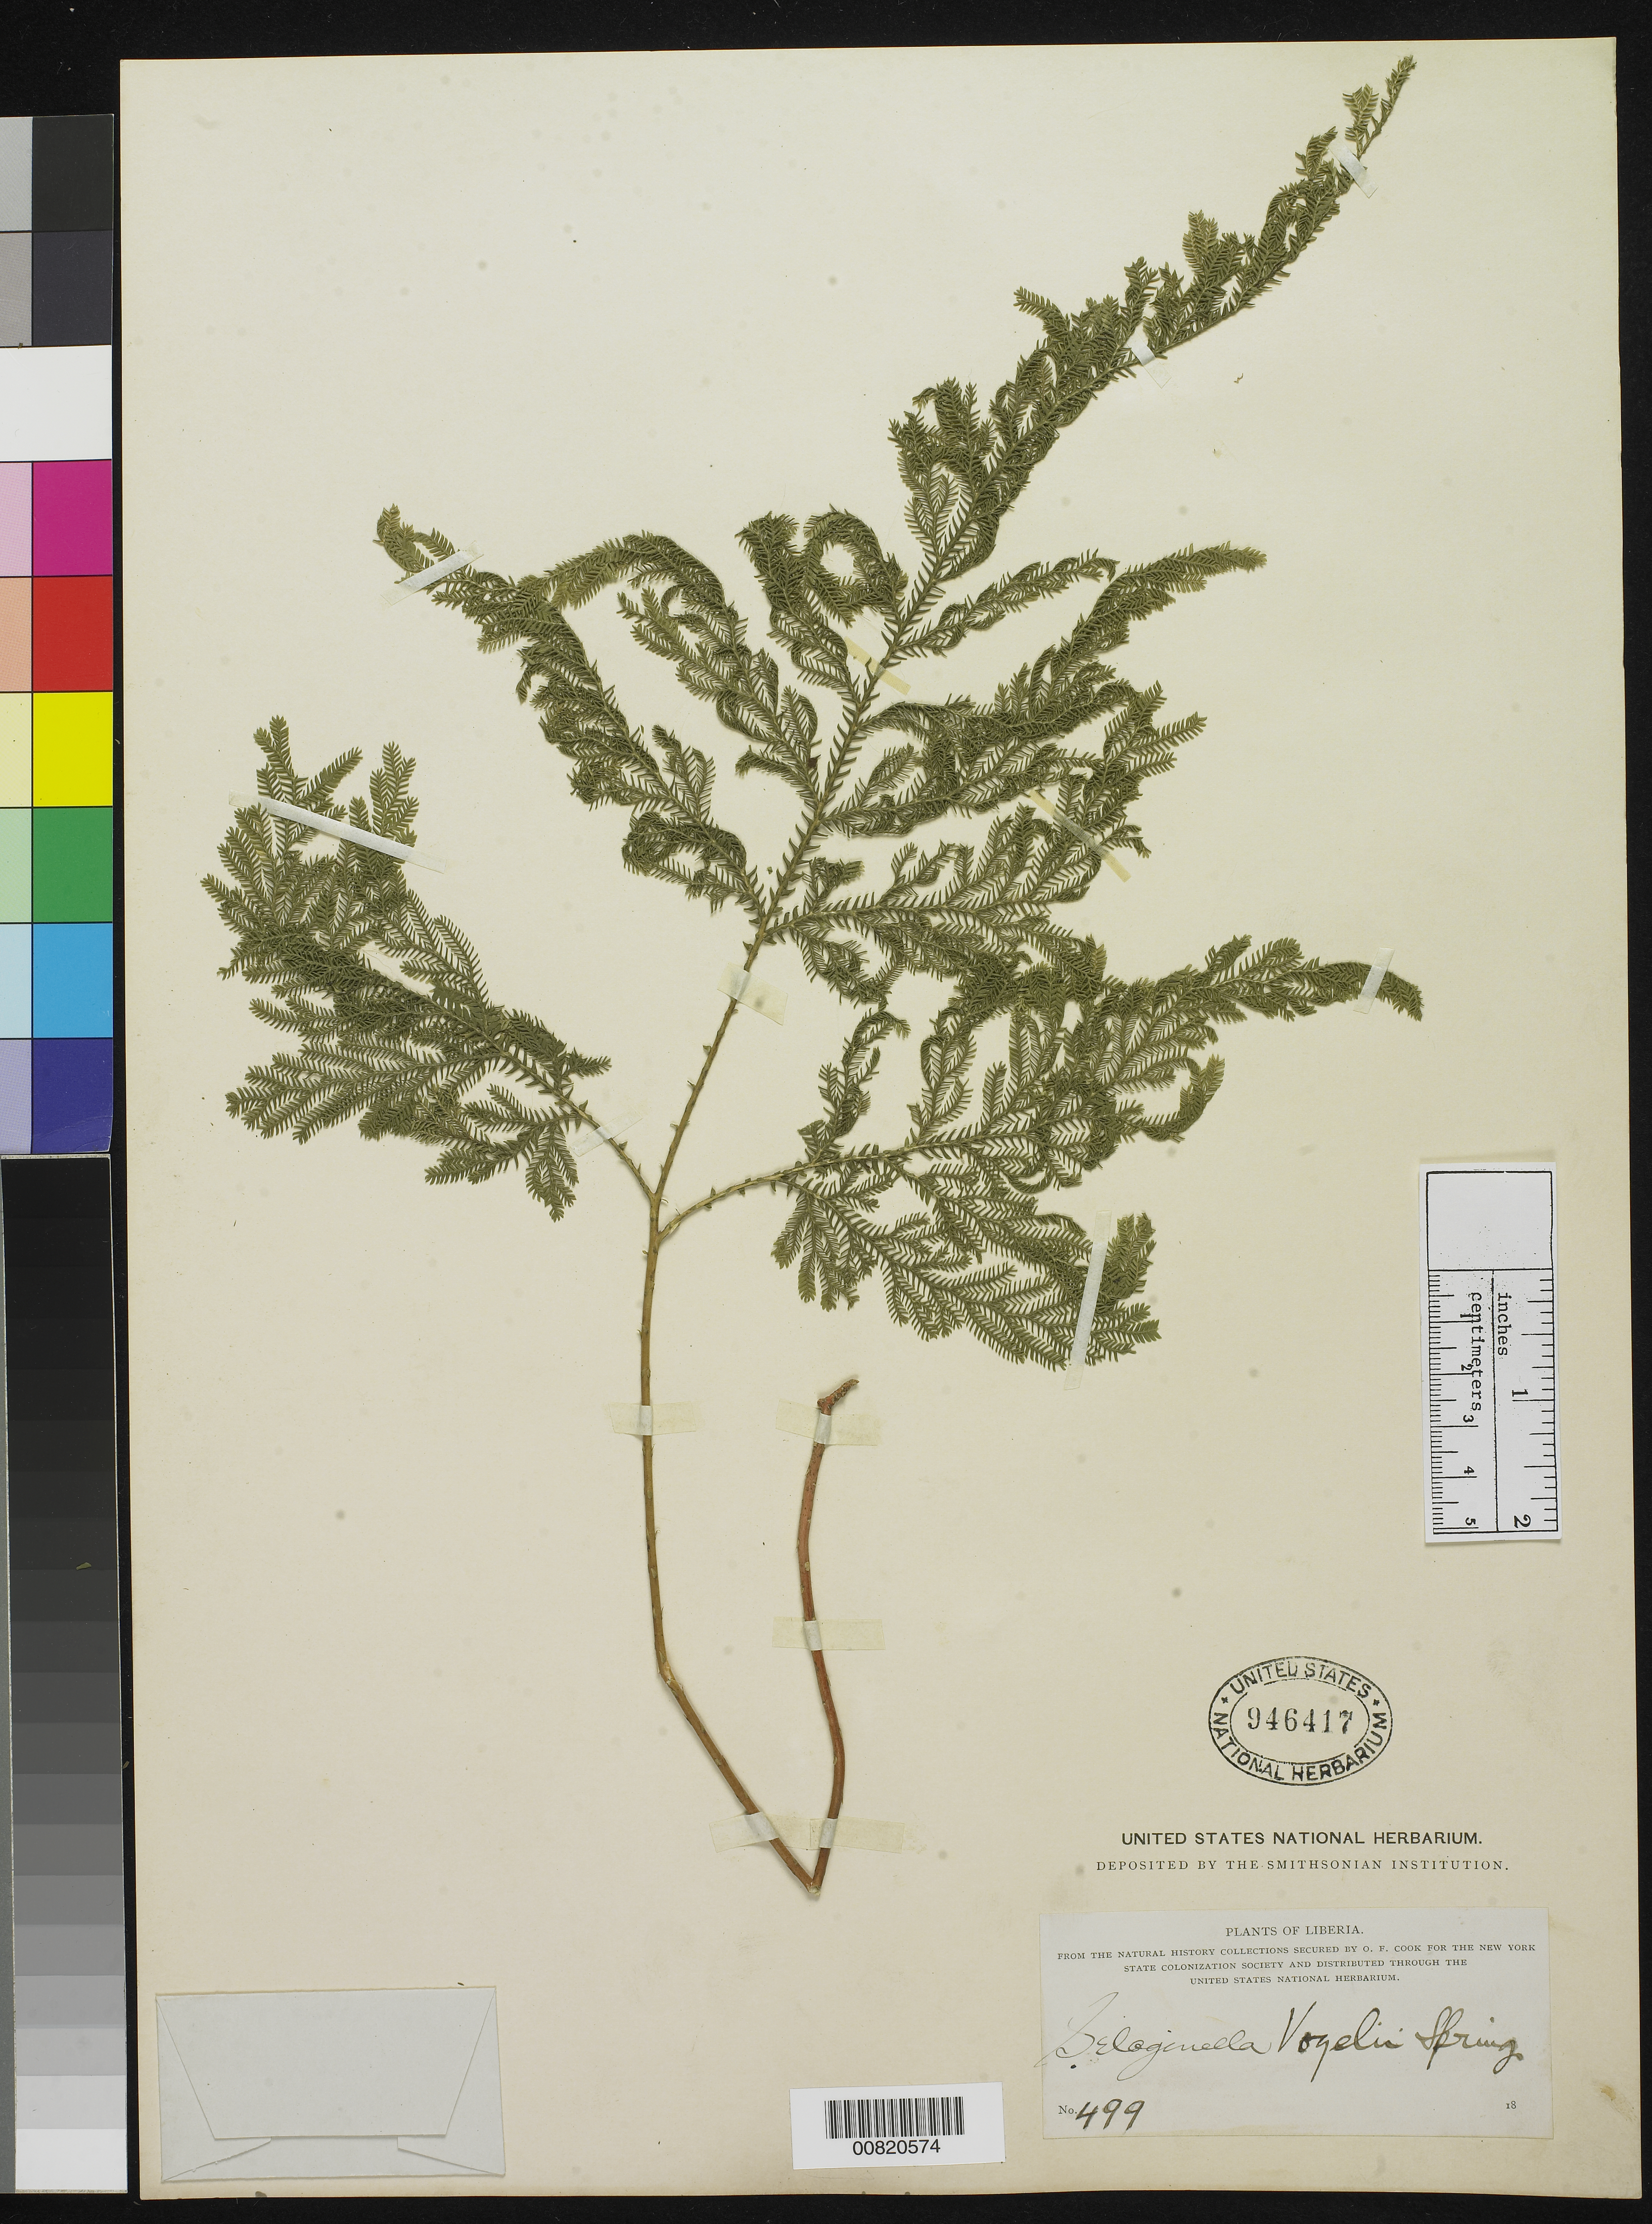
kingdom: Plantae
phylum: Tracheophyta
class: Lycopodiopsida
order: Selaginellales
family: Selaginellaceae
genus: Selaginella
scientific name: Selaginella vogelii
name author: Spring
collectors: O. F. Cook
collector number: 499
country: Liberia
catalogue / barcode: US 946417